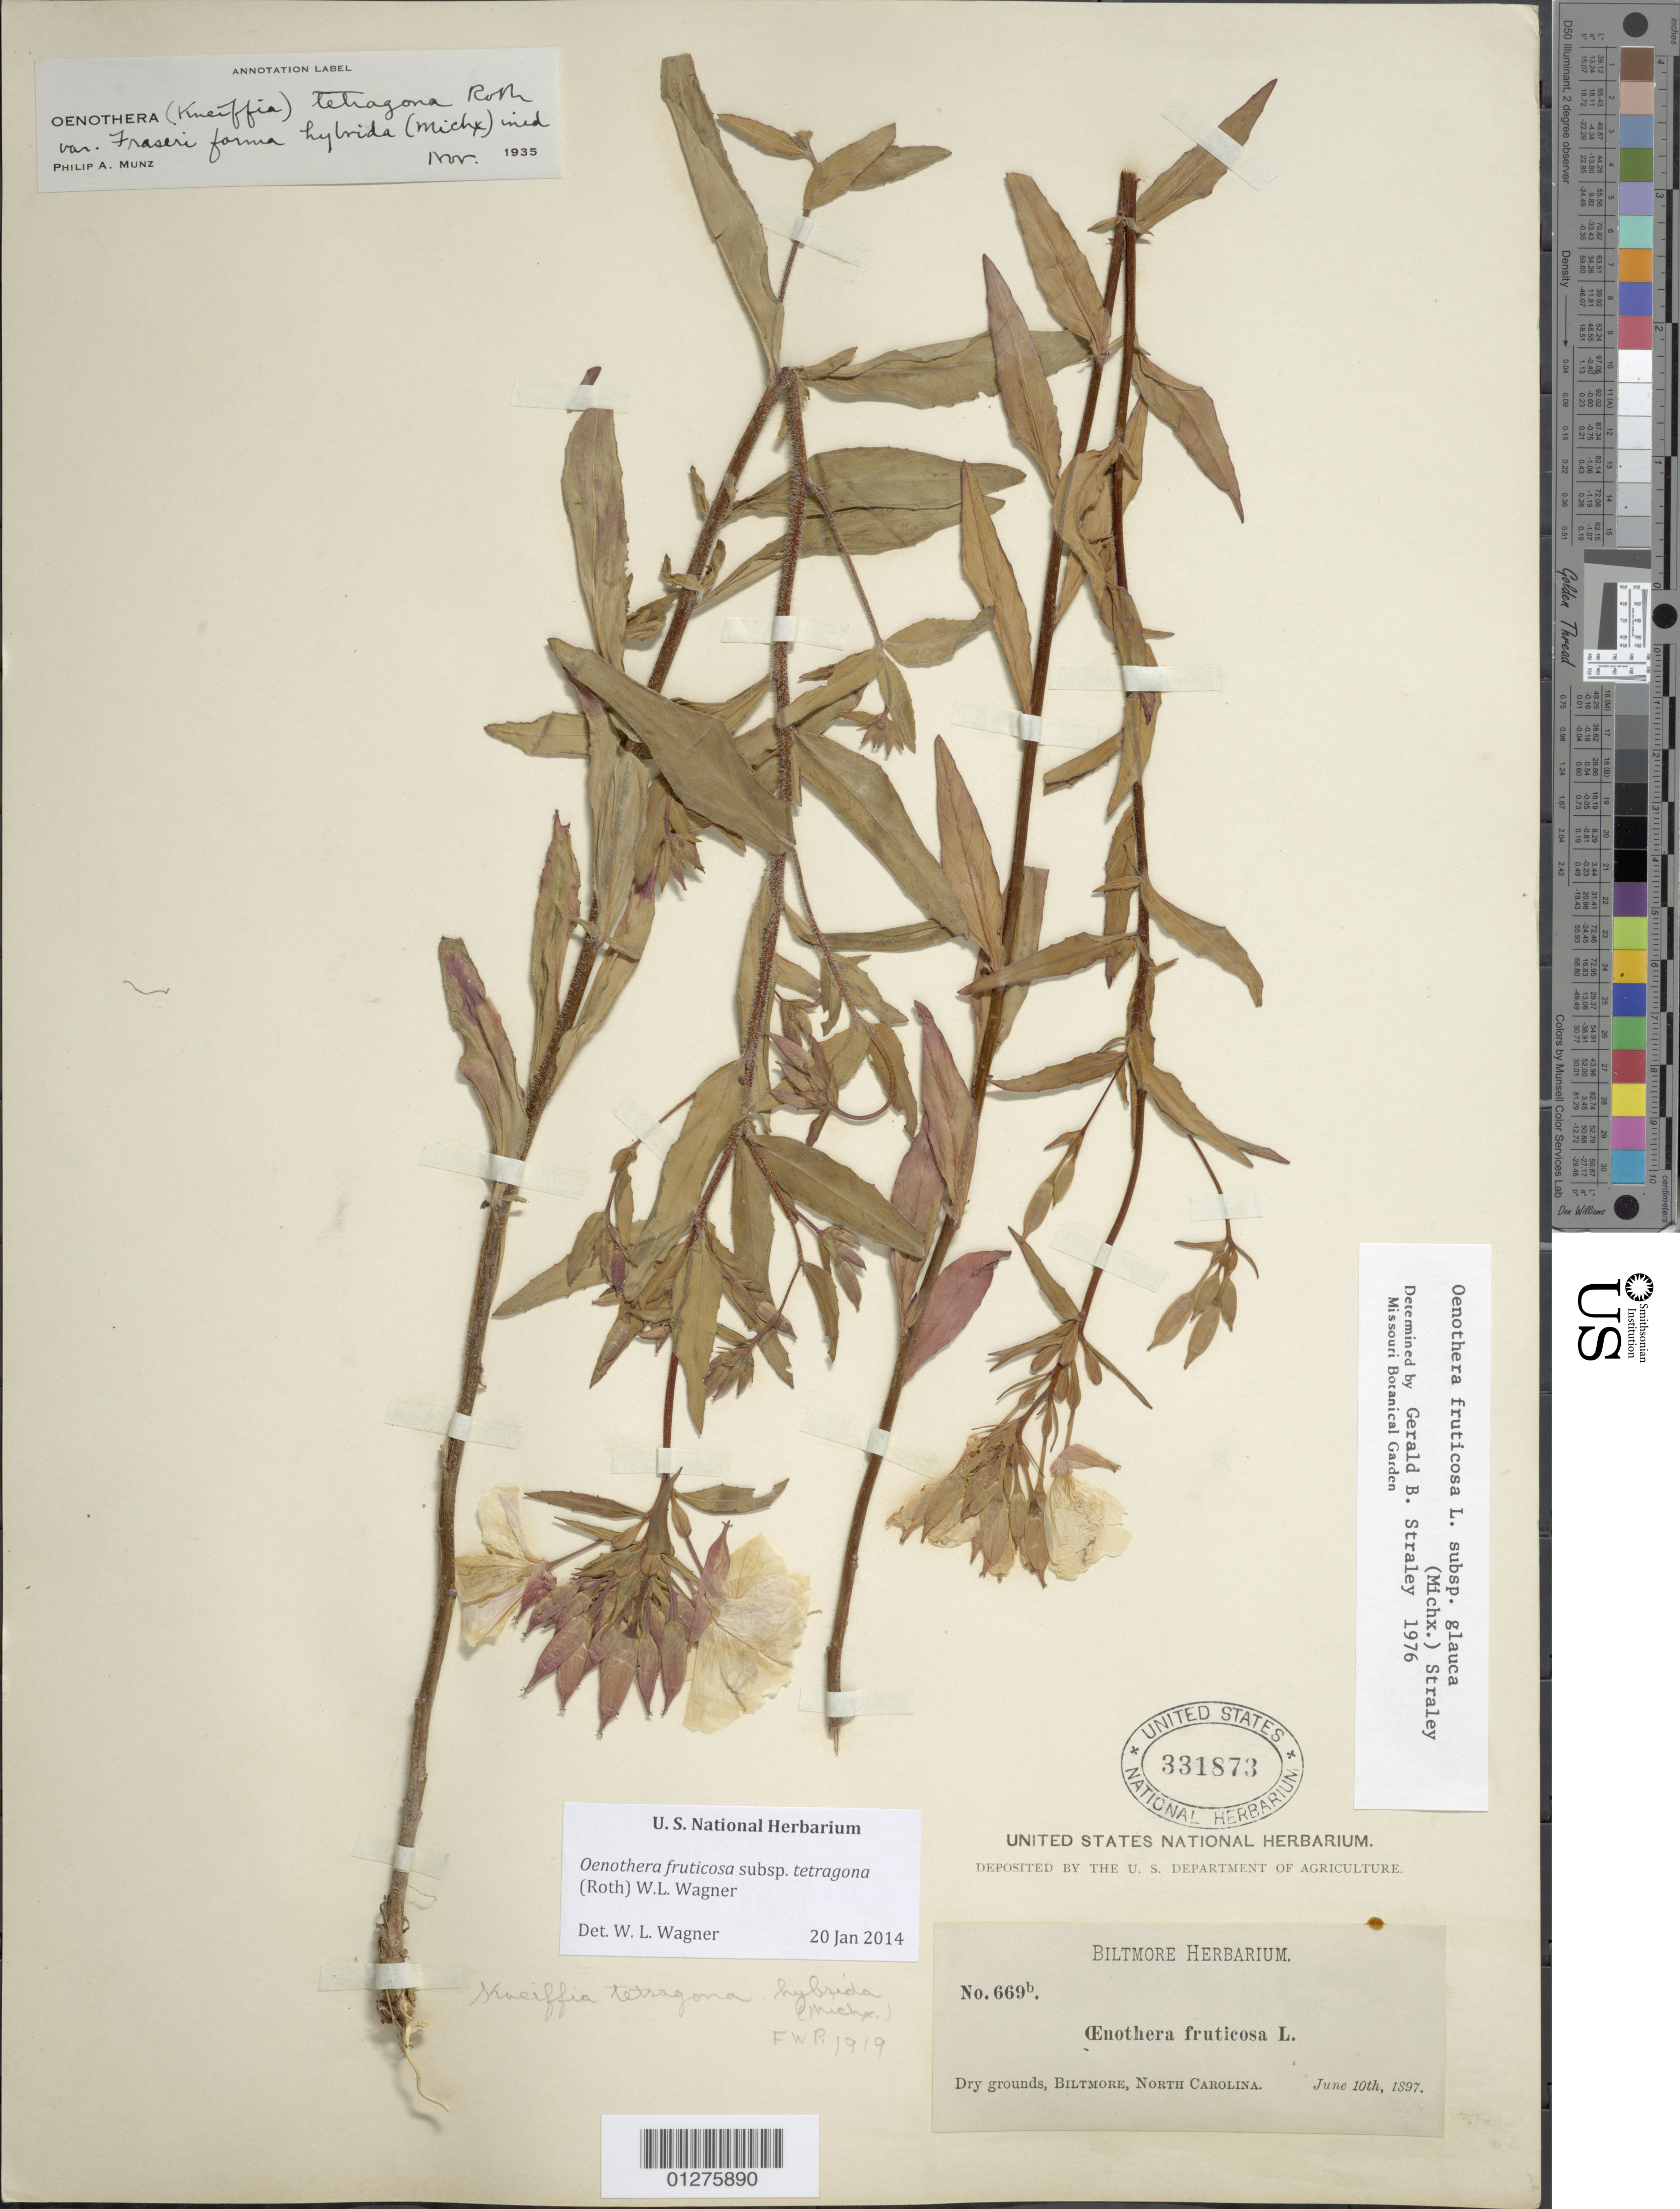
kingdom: Plantae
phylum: Tracheophyta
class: Magnoliopsida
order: Myrtales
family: Onagraceae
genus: Oenothera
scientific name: Oenothera fruticosa subsp. tetragona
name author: (Roth) W.L. Wagner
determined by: Wagner, W. L., (BOT), Smithsonian Institution - National Museum of Natural History (UNITED STATES)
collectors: ex herb. Biltmore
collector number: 669b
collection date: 1897-06-10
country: United States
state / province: North Carolina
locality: Biltmore.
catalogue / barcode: US 331873